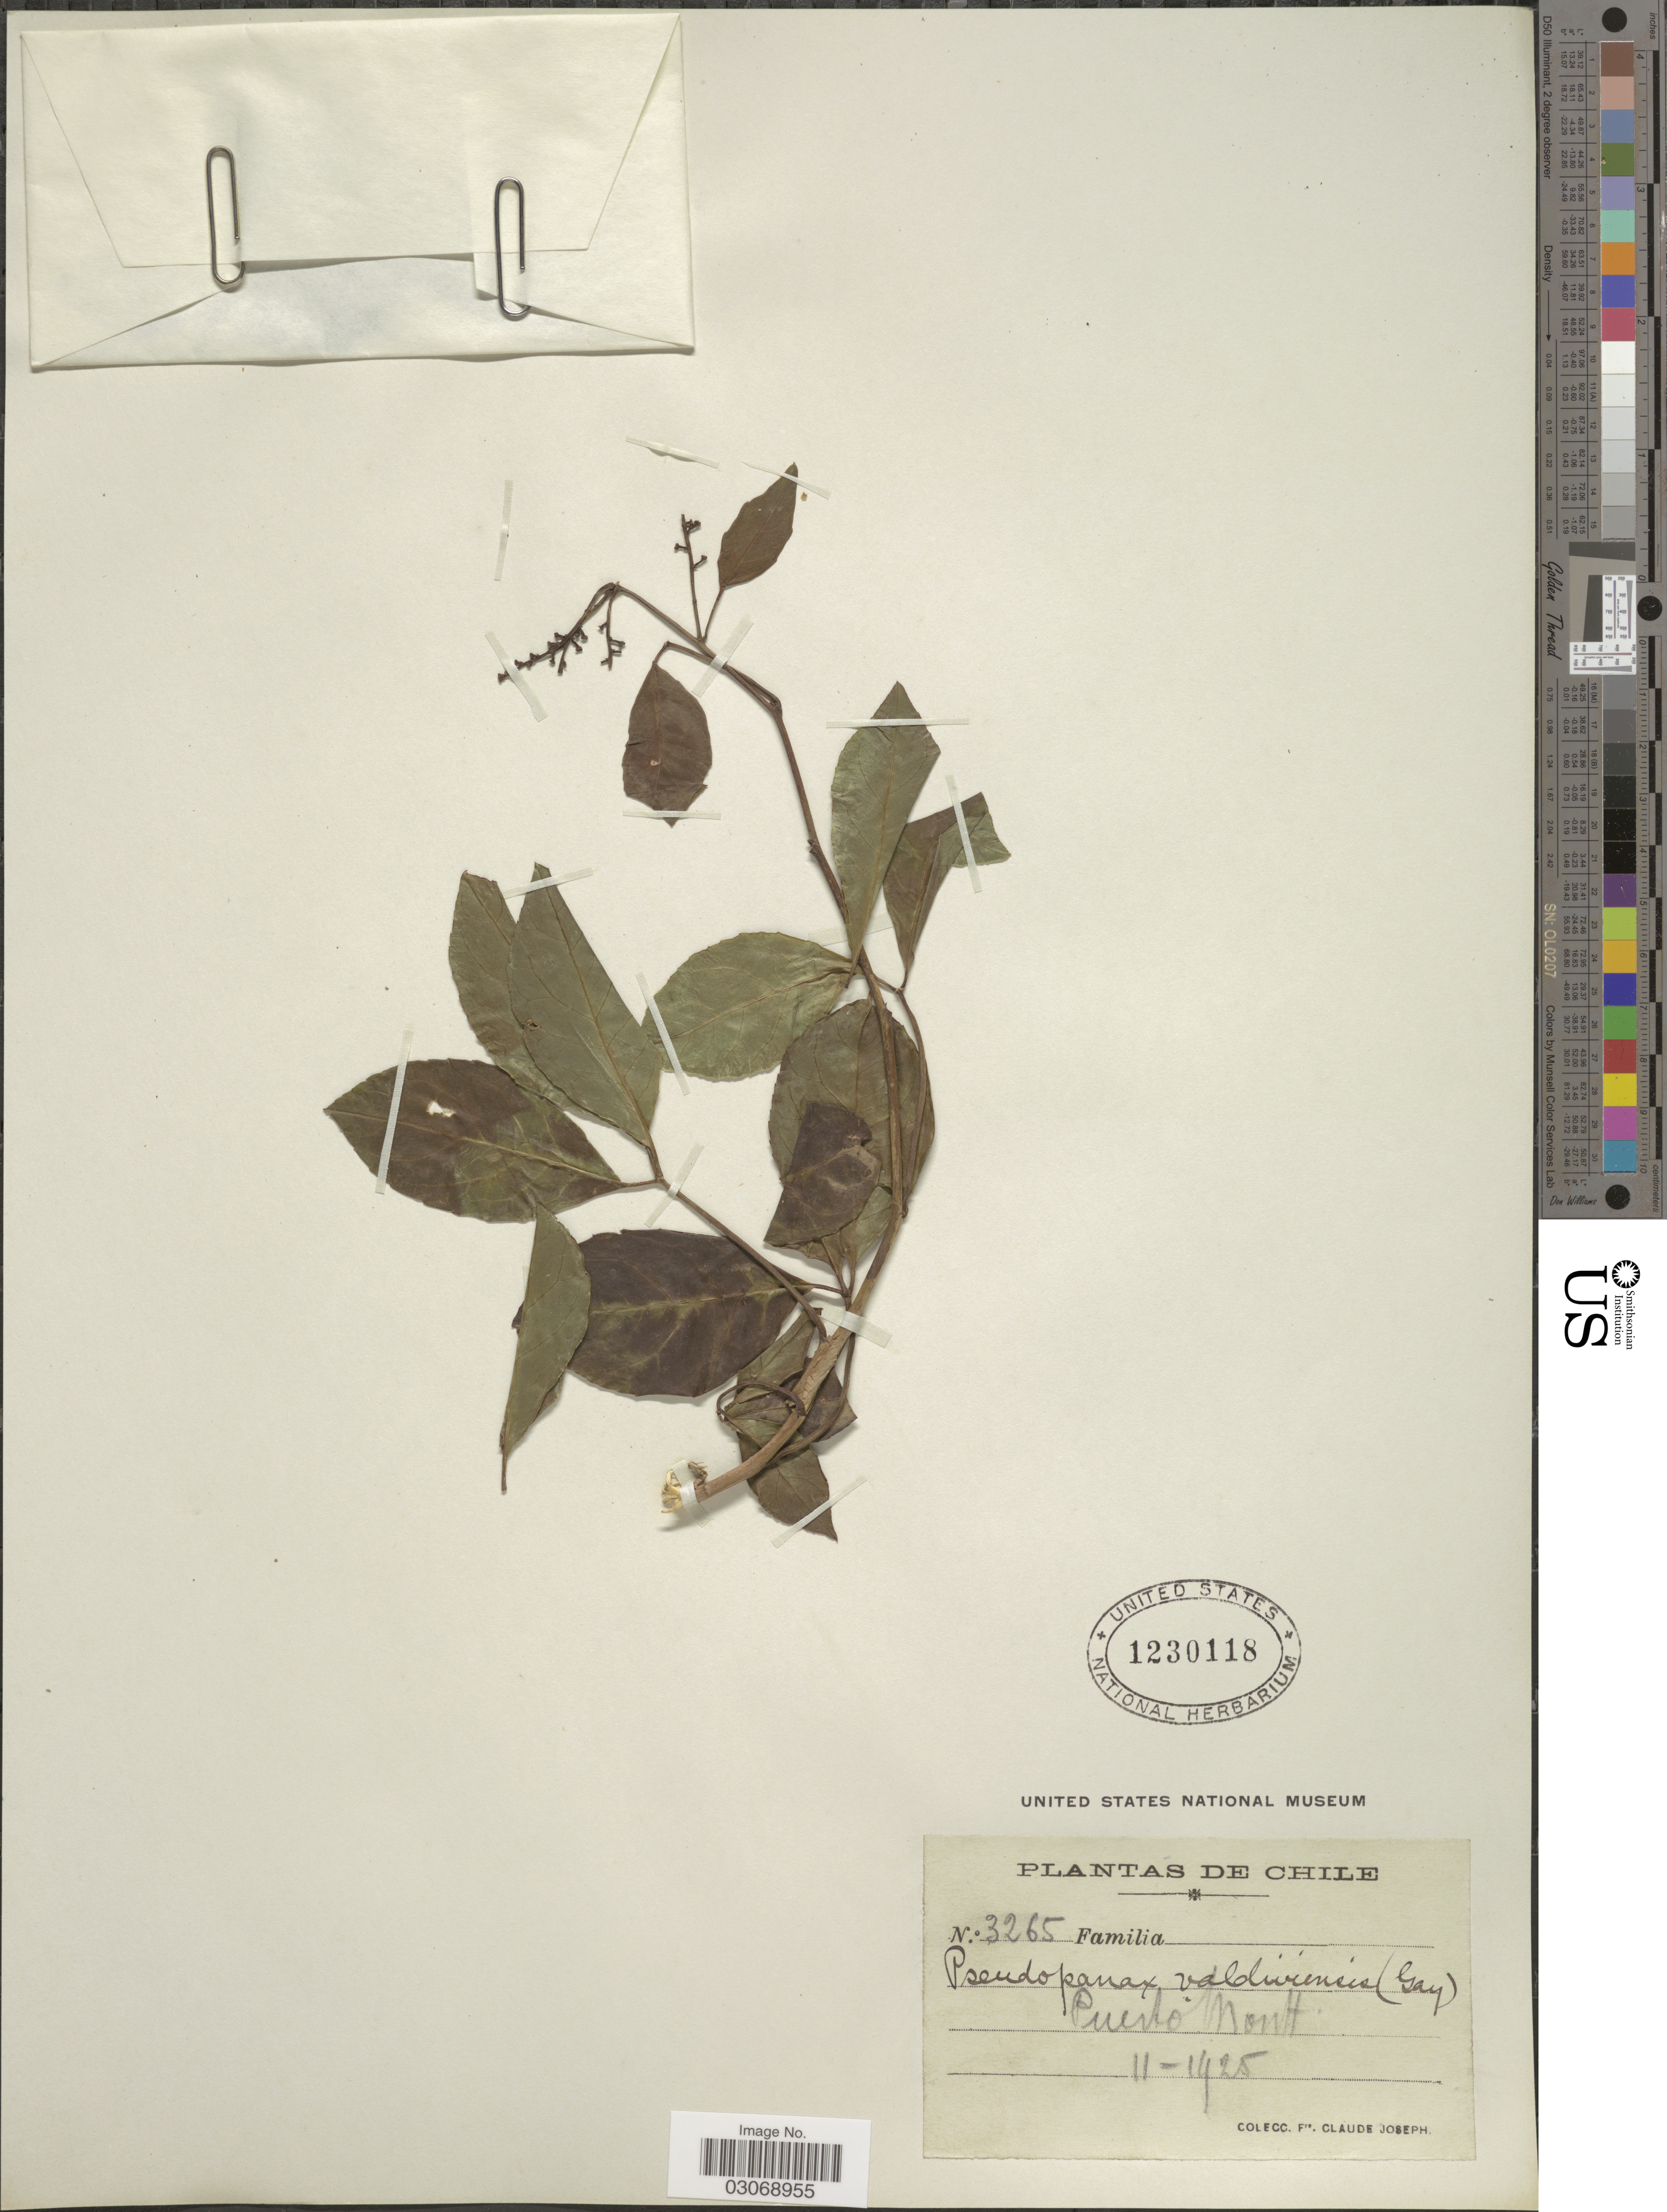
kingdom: Plantae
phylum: Tracheophyta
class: Magnoliopsida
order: Apiales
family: Araliaceae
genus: Pseudopanax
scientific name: Pseudopanax valdiviensis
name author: (Gay) Seem. ex Harms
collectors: Bro. Claude-Joseph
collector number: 3265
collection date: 1925-11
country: Chile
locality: Puerto Montt.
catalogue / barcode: US 1230118